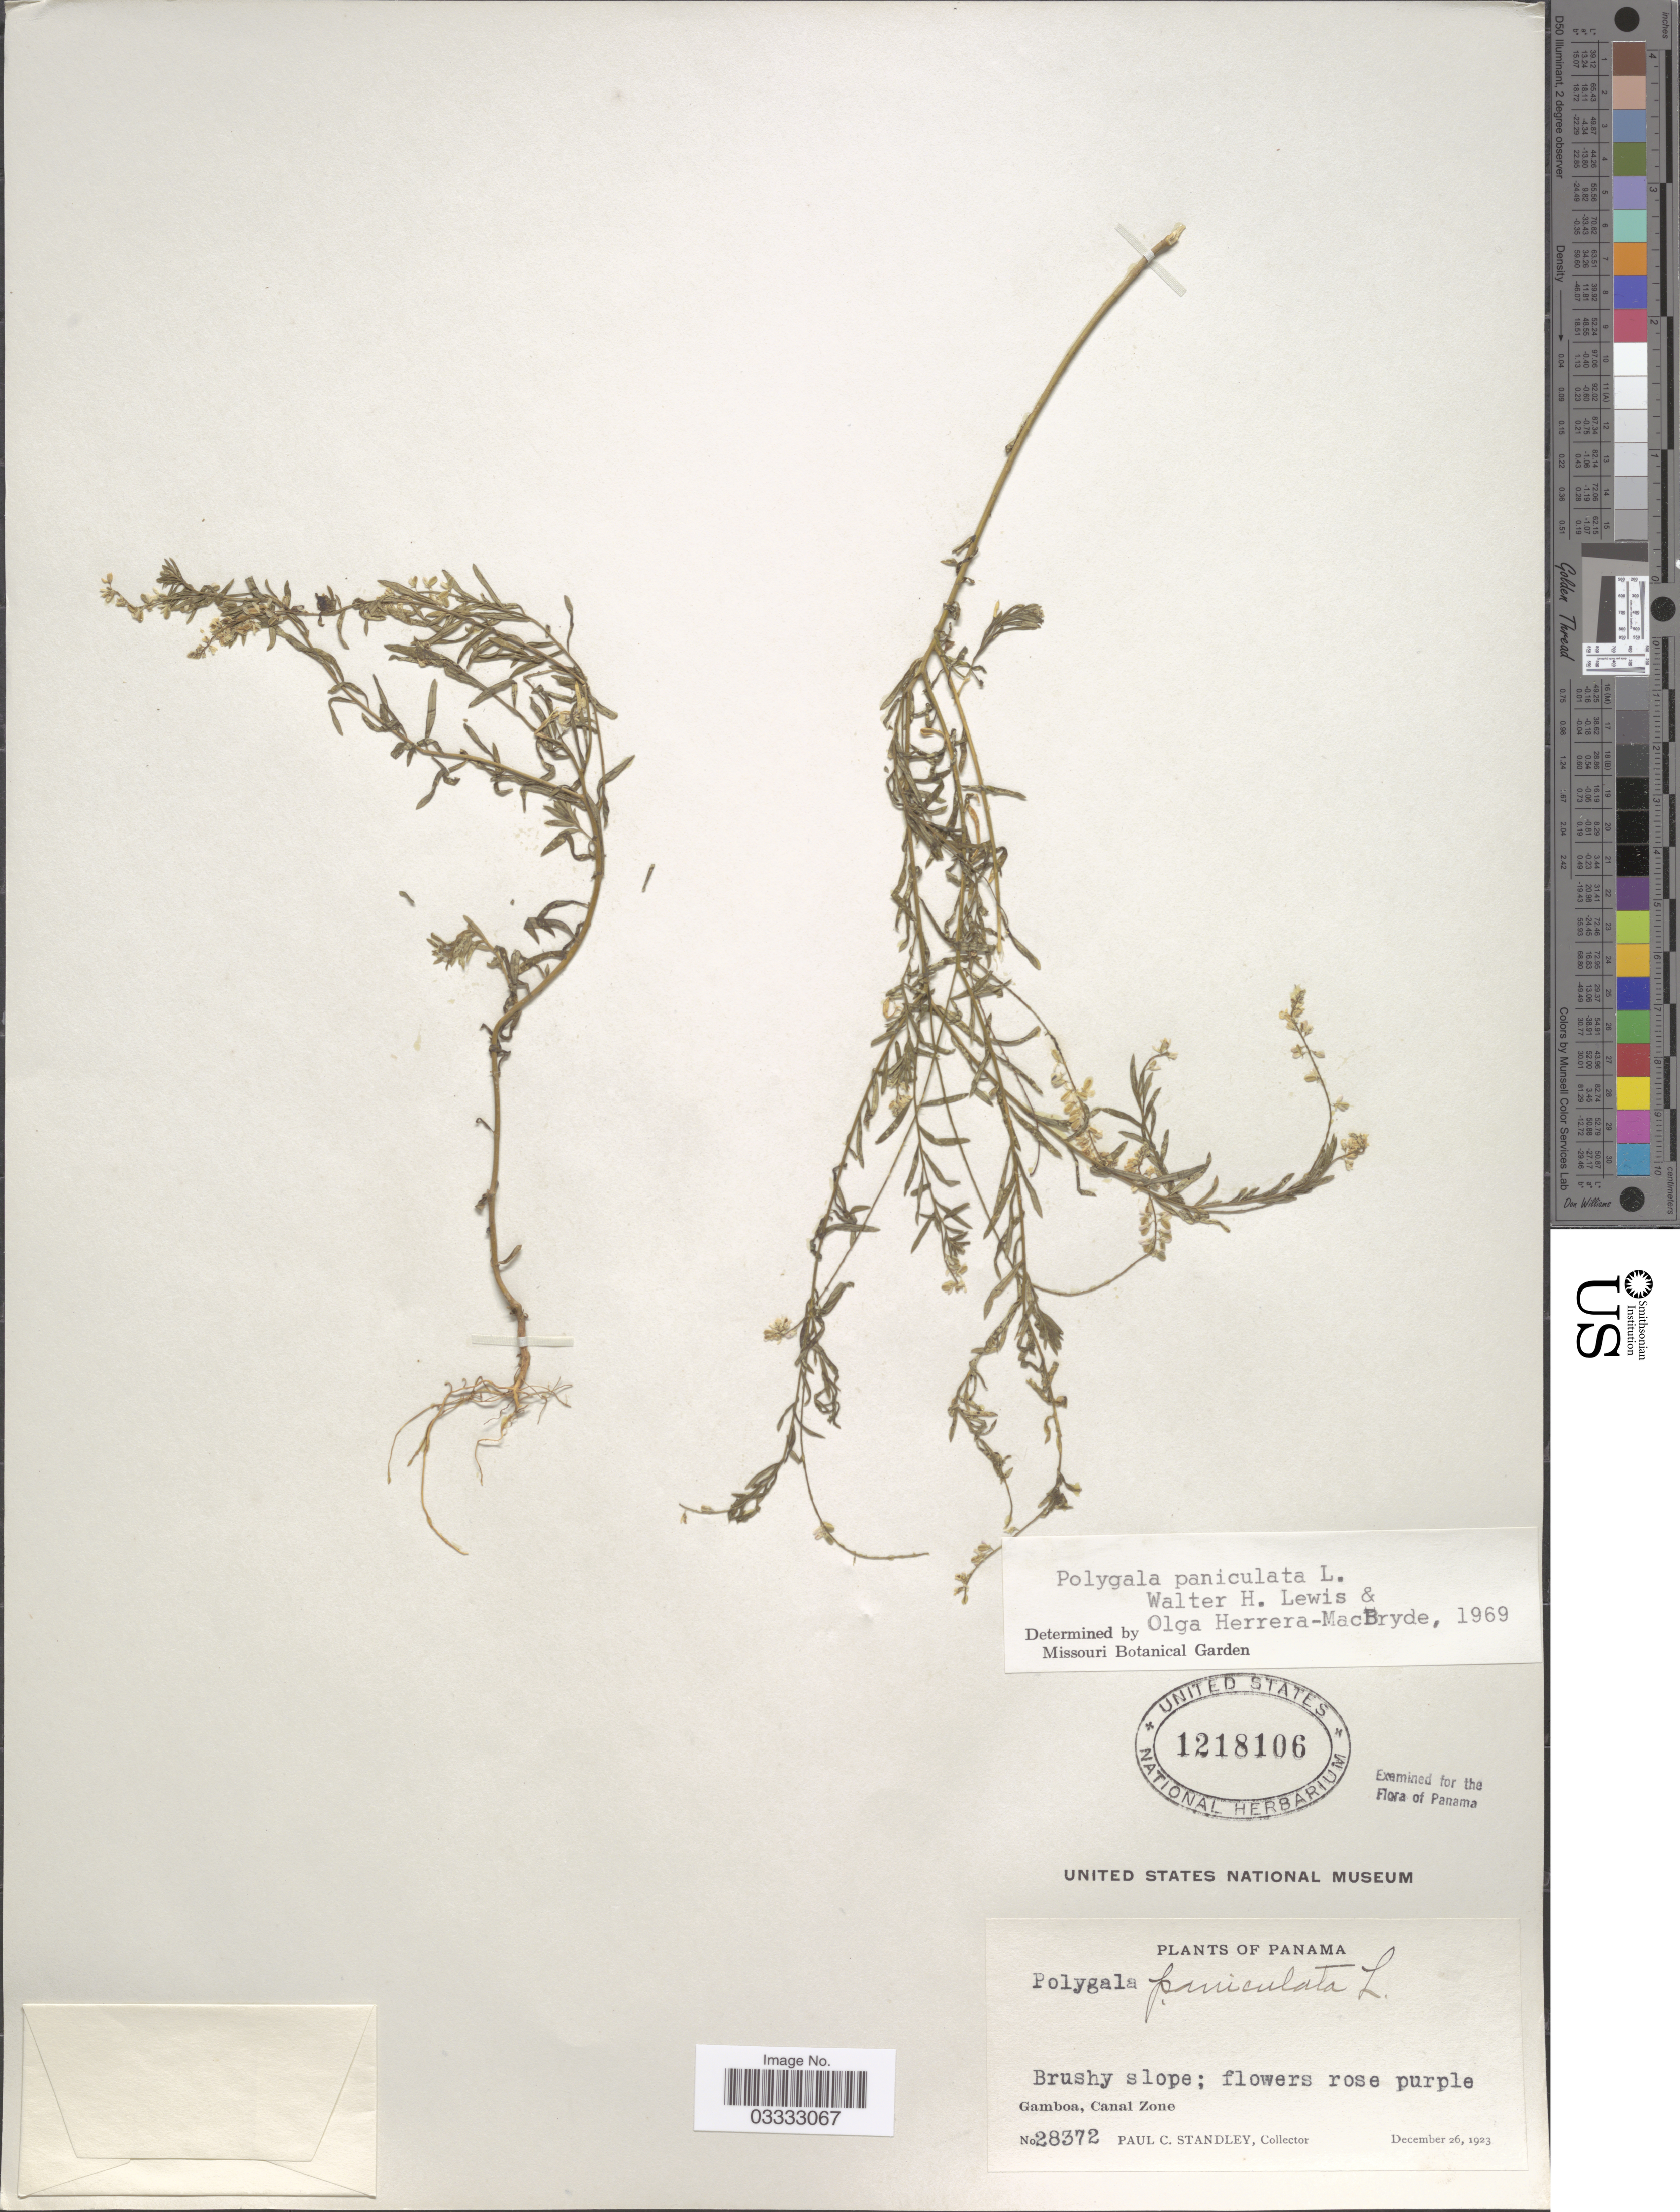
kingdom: Plantae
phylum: Tracheophyta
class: Magnoliopsida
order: Fabales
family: Polygalaceae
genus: Polygala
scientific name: Polygala paniculata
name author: L.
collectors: P. C. Standley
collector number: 28372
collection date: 1923-12-26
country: Panama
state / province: Colón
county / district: Canal Zone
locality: Gamboa, Canal Zone.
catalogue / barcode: US 1218106